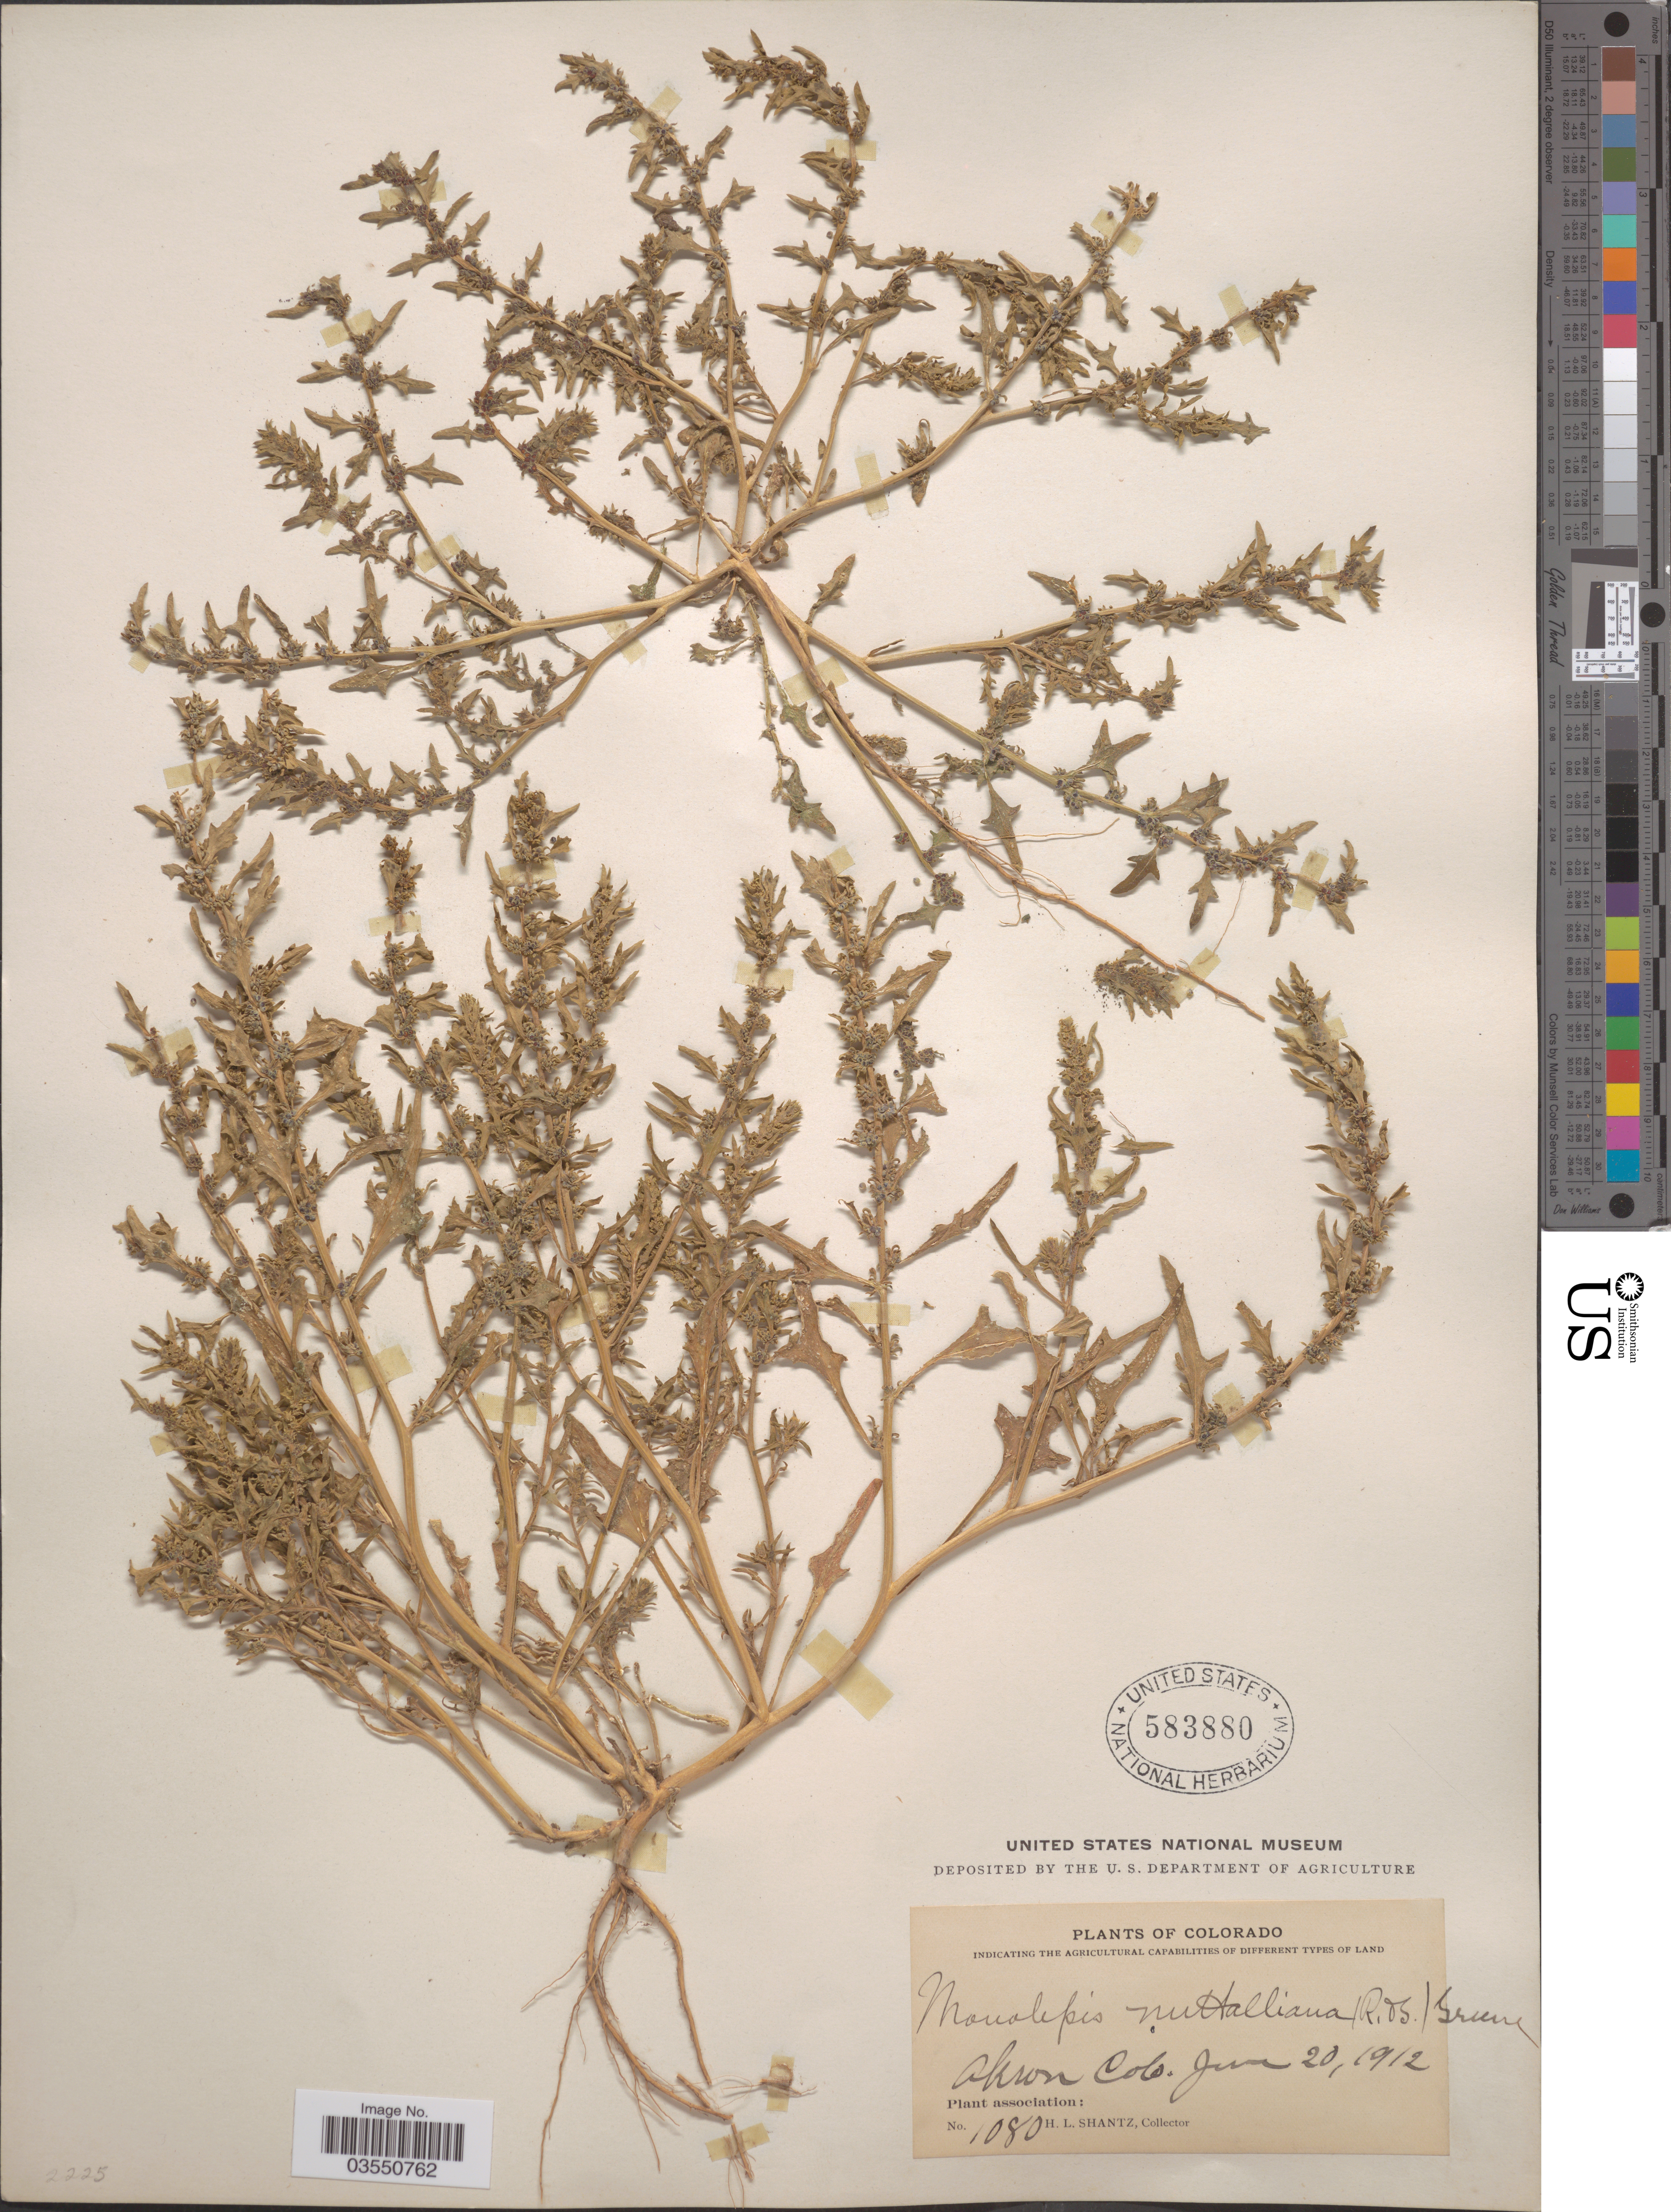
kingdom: Plantae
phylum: Tracheophyta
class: Magnoliopsida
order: Caryophyllales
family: Amaranthaceae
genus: Blitum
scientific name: Blitum nuttallianum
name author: Schult.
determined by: U.S. National Herbarium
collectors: H. Shantz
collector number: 1080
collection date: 1912-06-20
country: United States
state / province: Colorado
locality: Akron Colo.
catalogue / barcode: US 583880